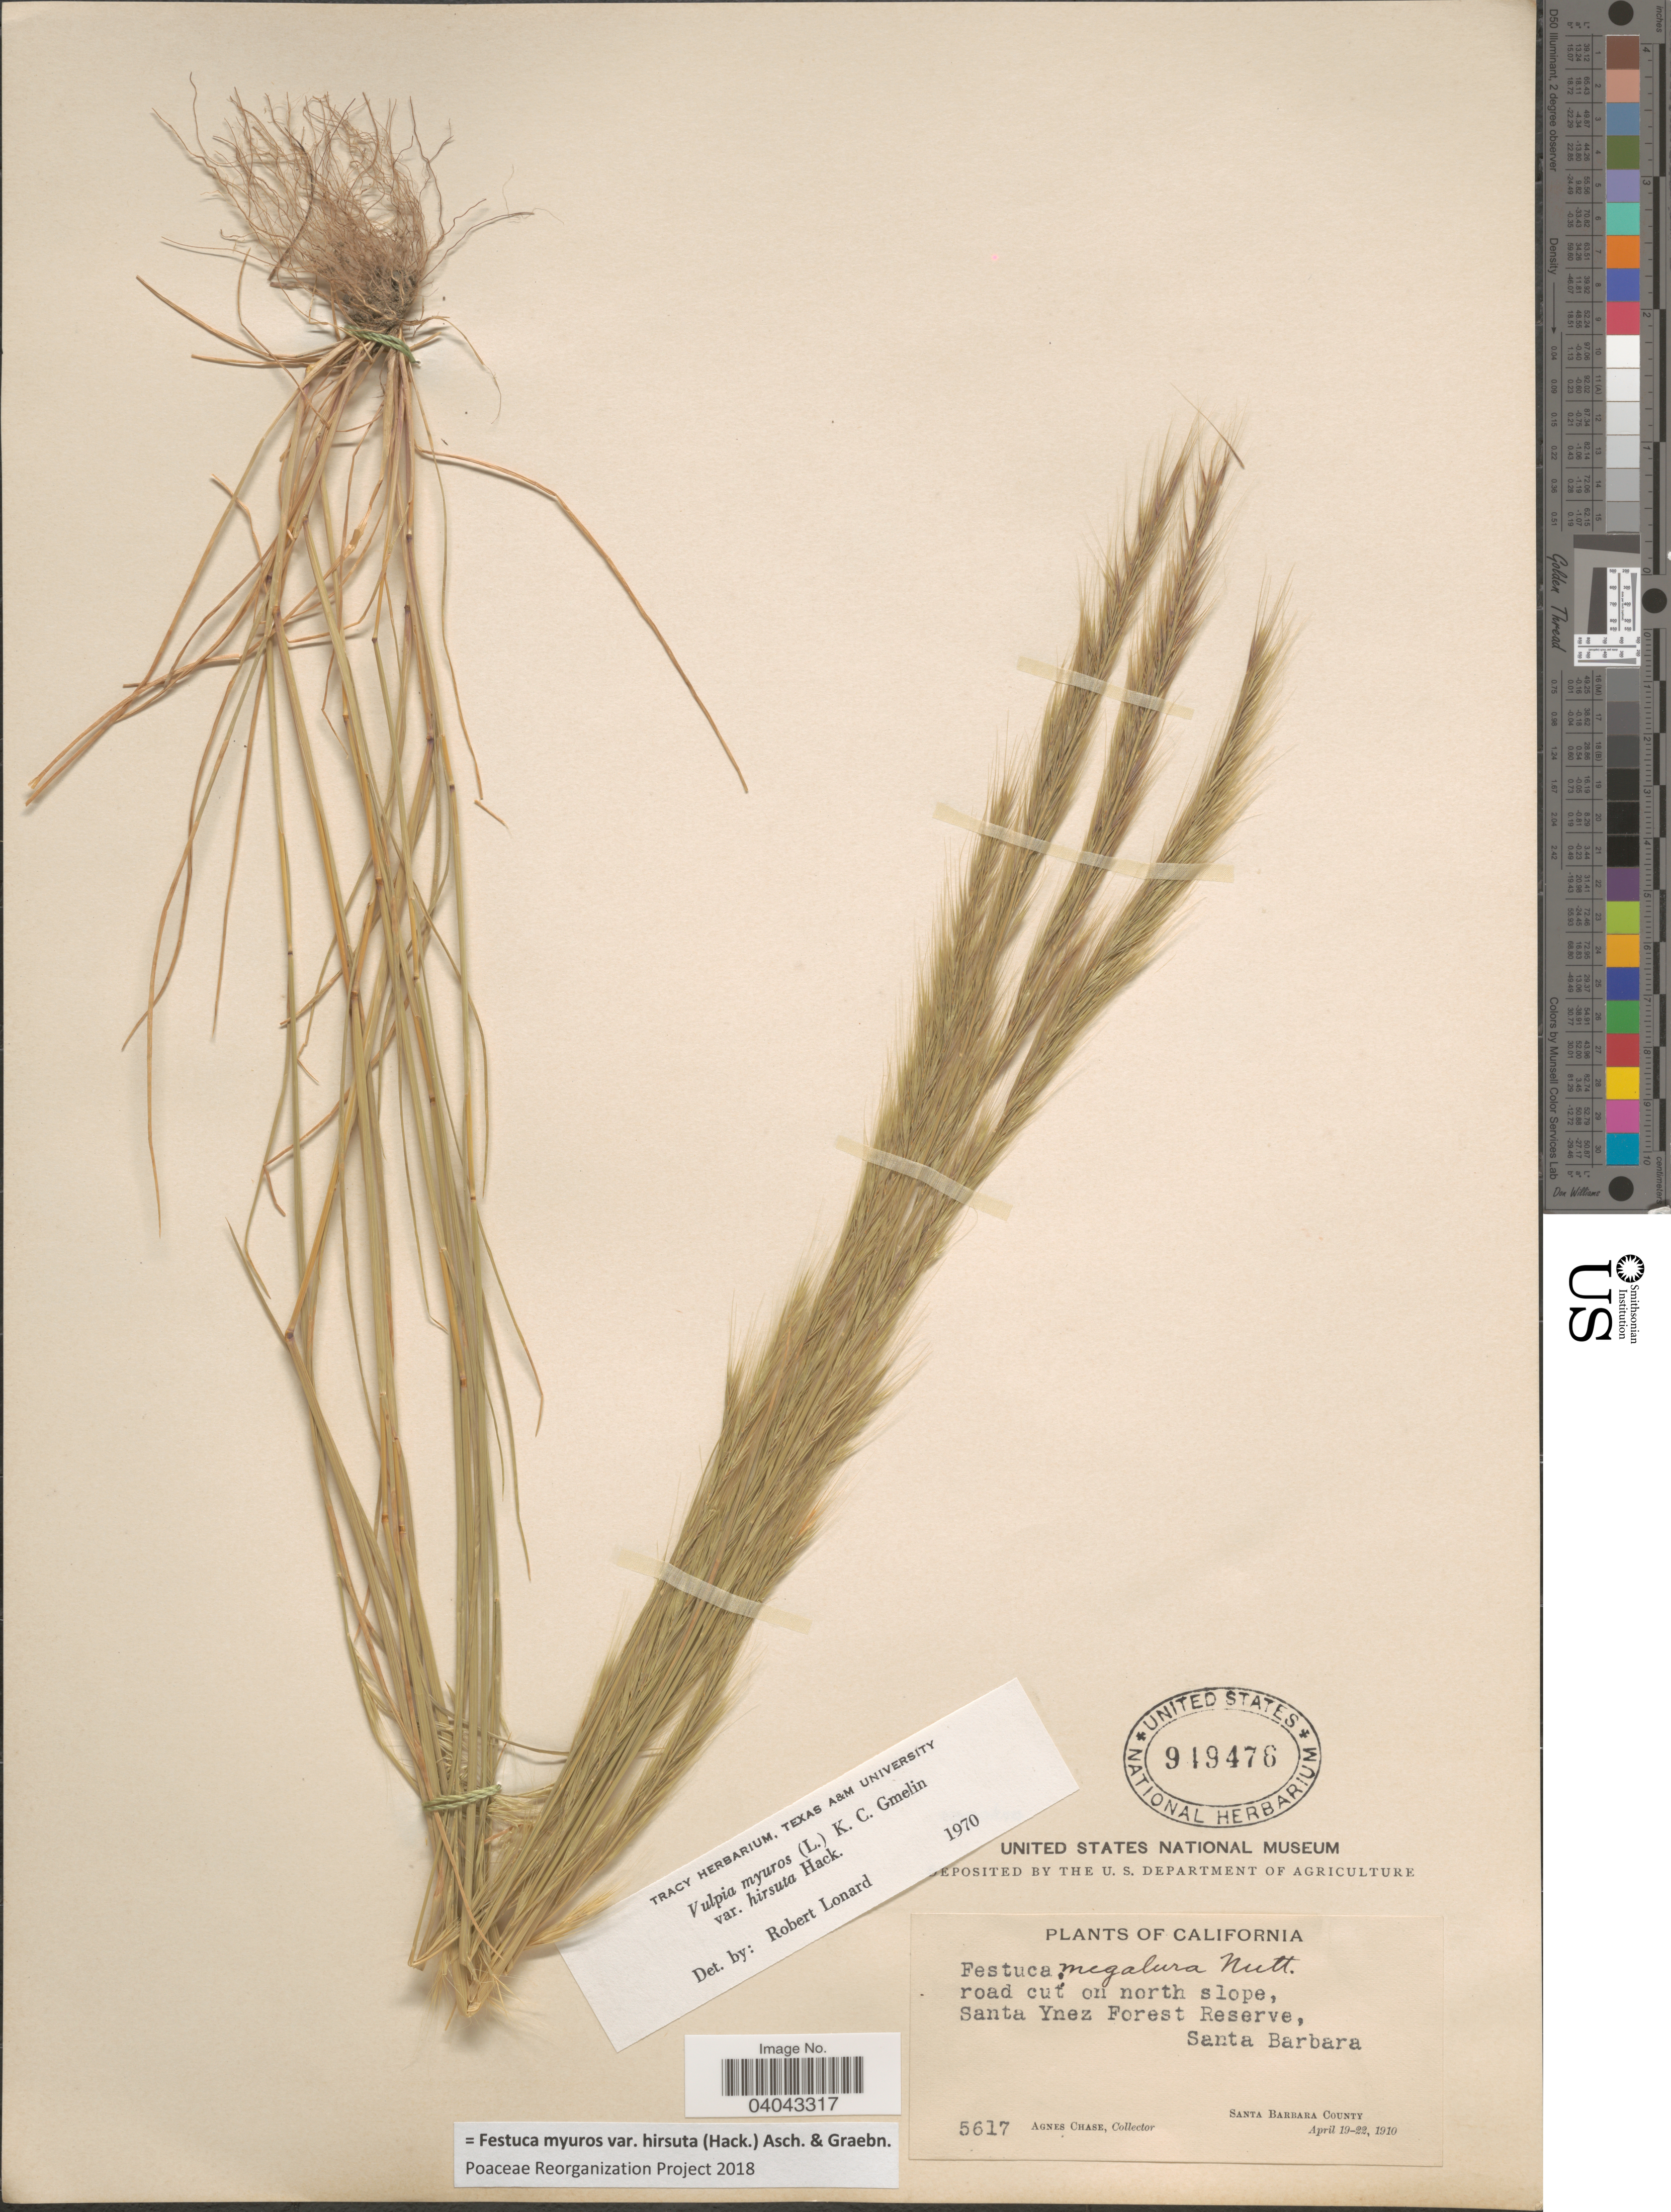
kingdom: Plantae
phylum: Tracheophyta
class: Liliopsida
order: Poales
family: Poaceae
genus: Festuca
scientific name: Festuca myuros var. hirsuta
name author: (Hack.) Asch. & Graebn.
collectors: A. Chase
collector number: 5617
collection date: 1910-04-19/1910-04-22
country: United States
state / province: California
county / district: Santa Barbara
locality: Road cut on north slope, Santa Ynez Forest Reserve, Santa Barbara. Santa Barbara County.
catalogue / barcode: US 949476